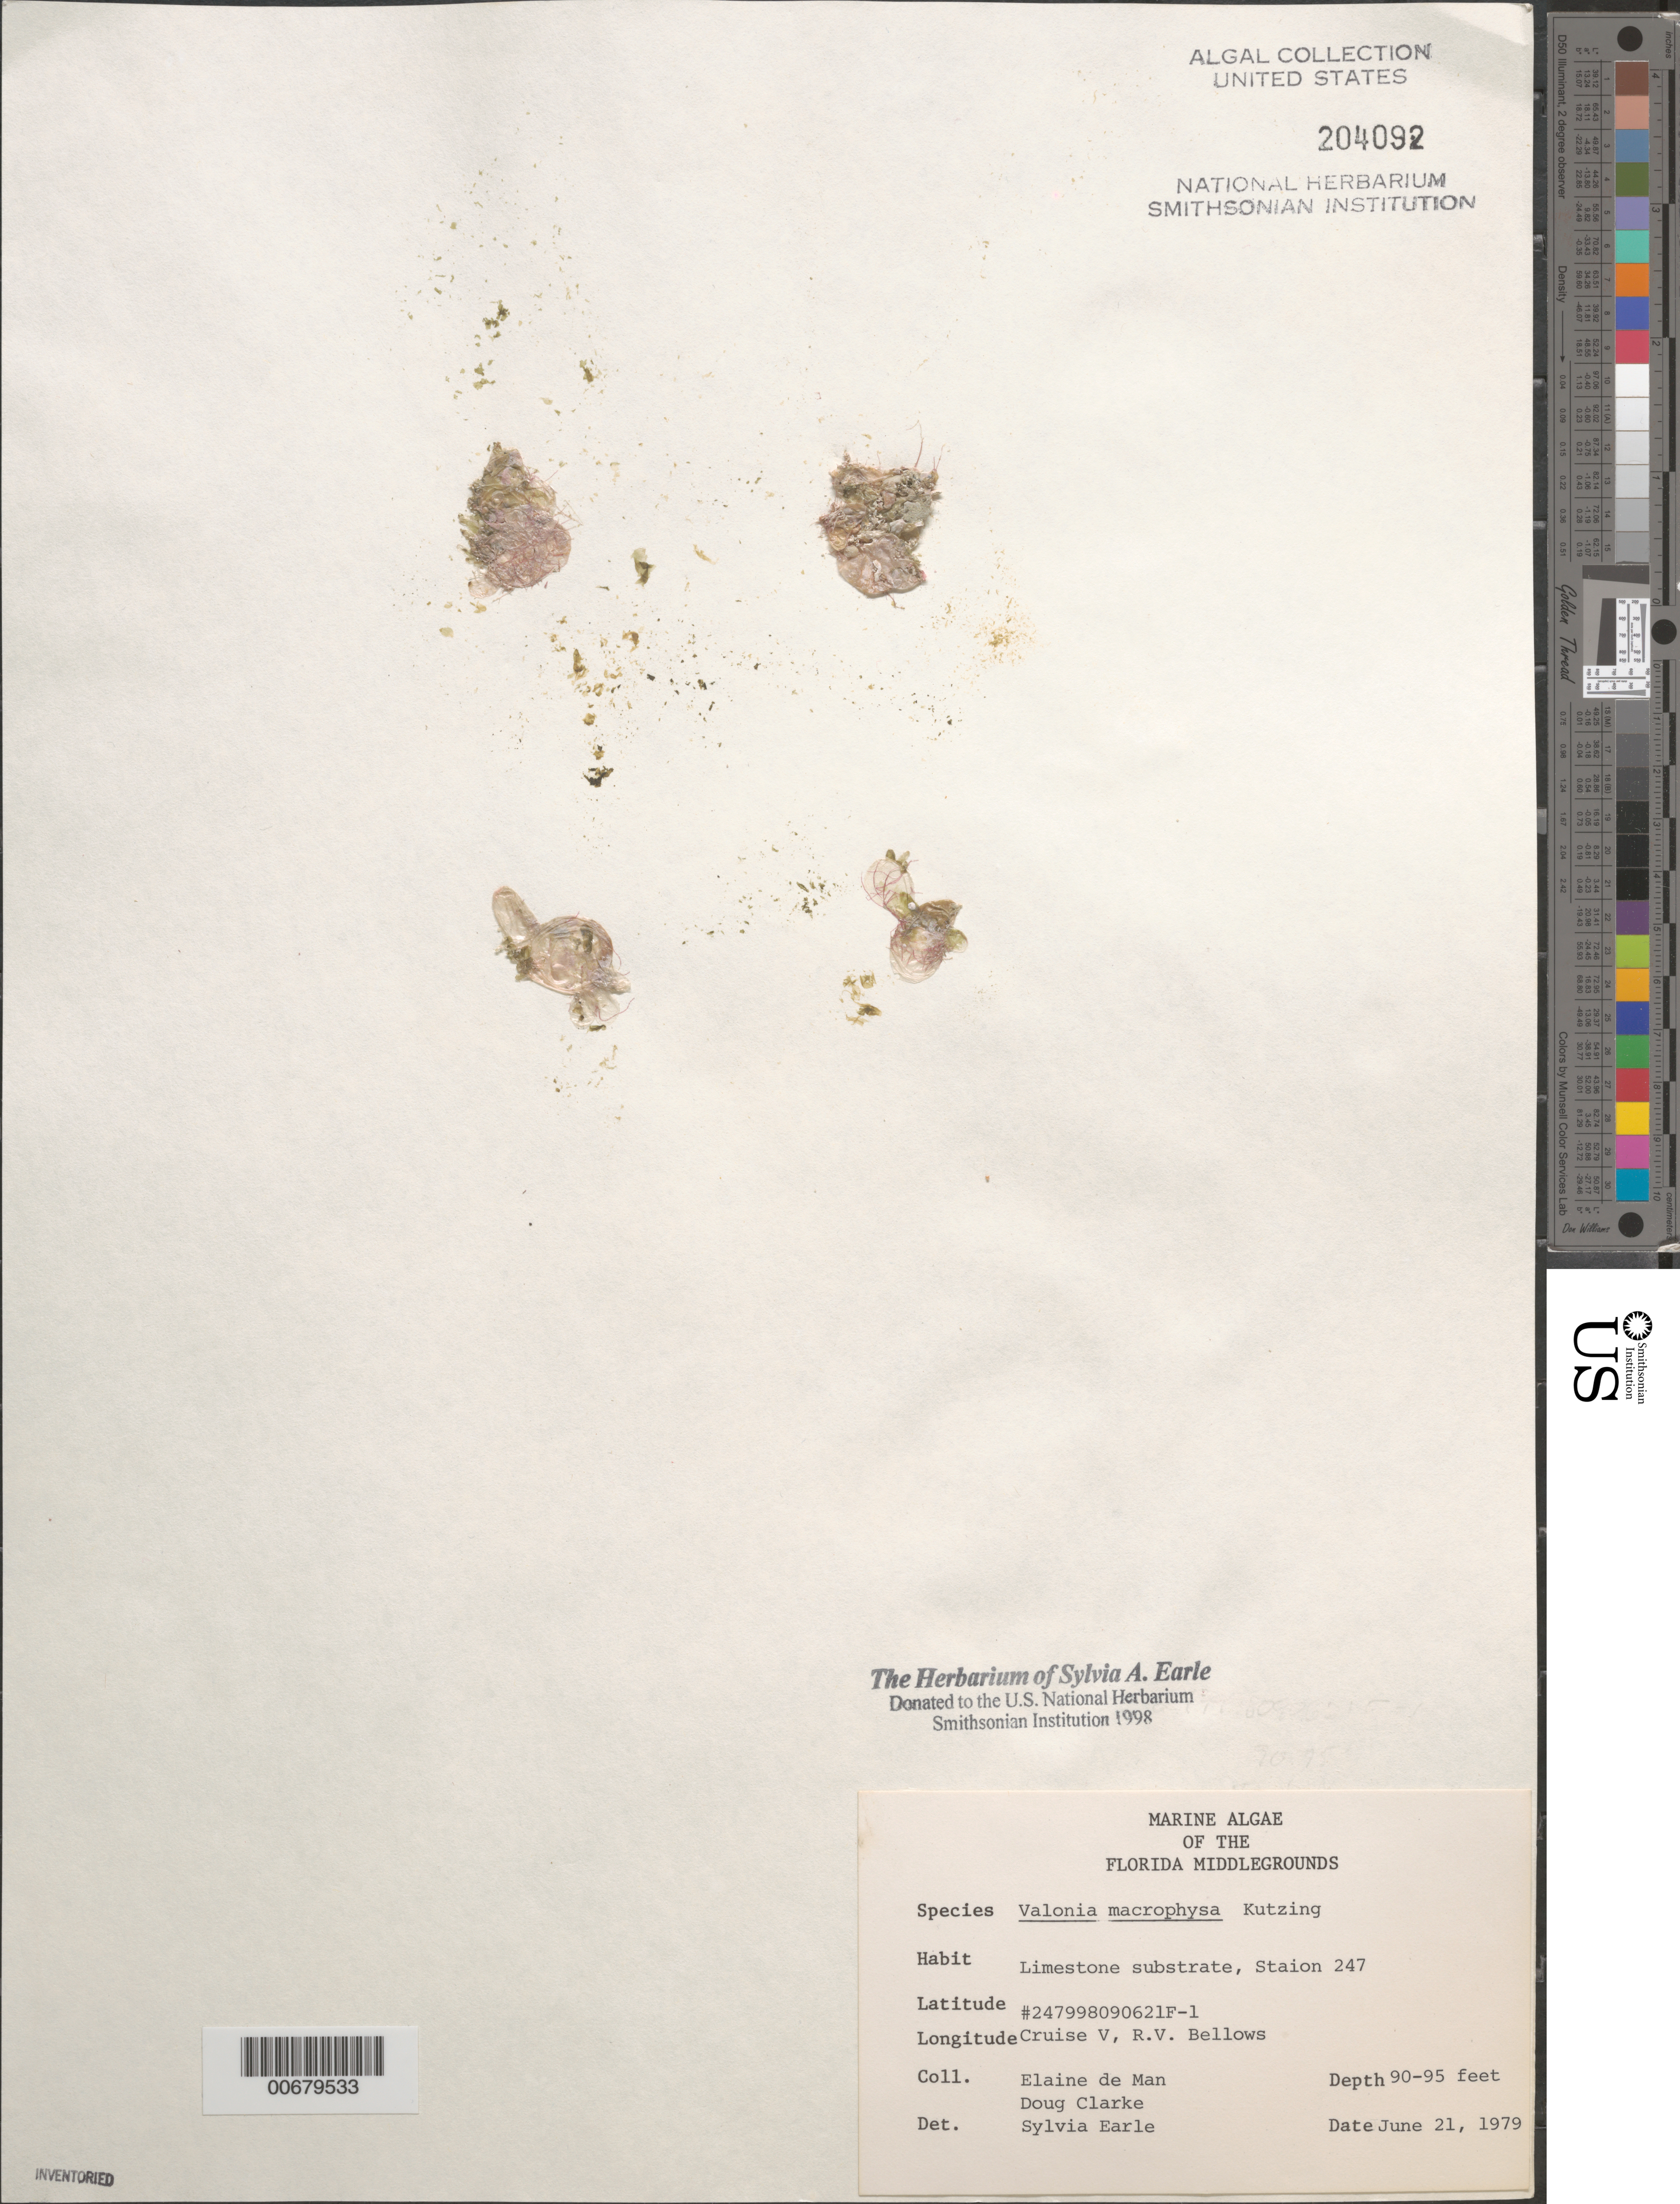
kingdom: Plantae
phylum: Chlorophyta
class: Ulvophyceae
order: Siphonocladales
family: Valoniaceae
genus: Valonia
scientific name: Valonia macrophysa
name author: Kütz.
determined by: Earle, S. A.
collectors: E. de Man & H. D. Clarke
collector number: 247998090621F-1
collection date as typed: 21 Jun 1979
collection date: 1979-06-21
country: United States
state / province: Florida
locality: Florida Middle Grounds, Gulf of Mexico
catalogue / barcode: US 204092